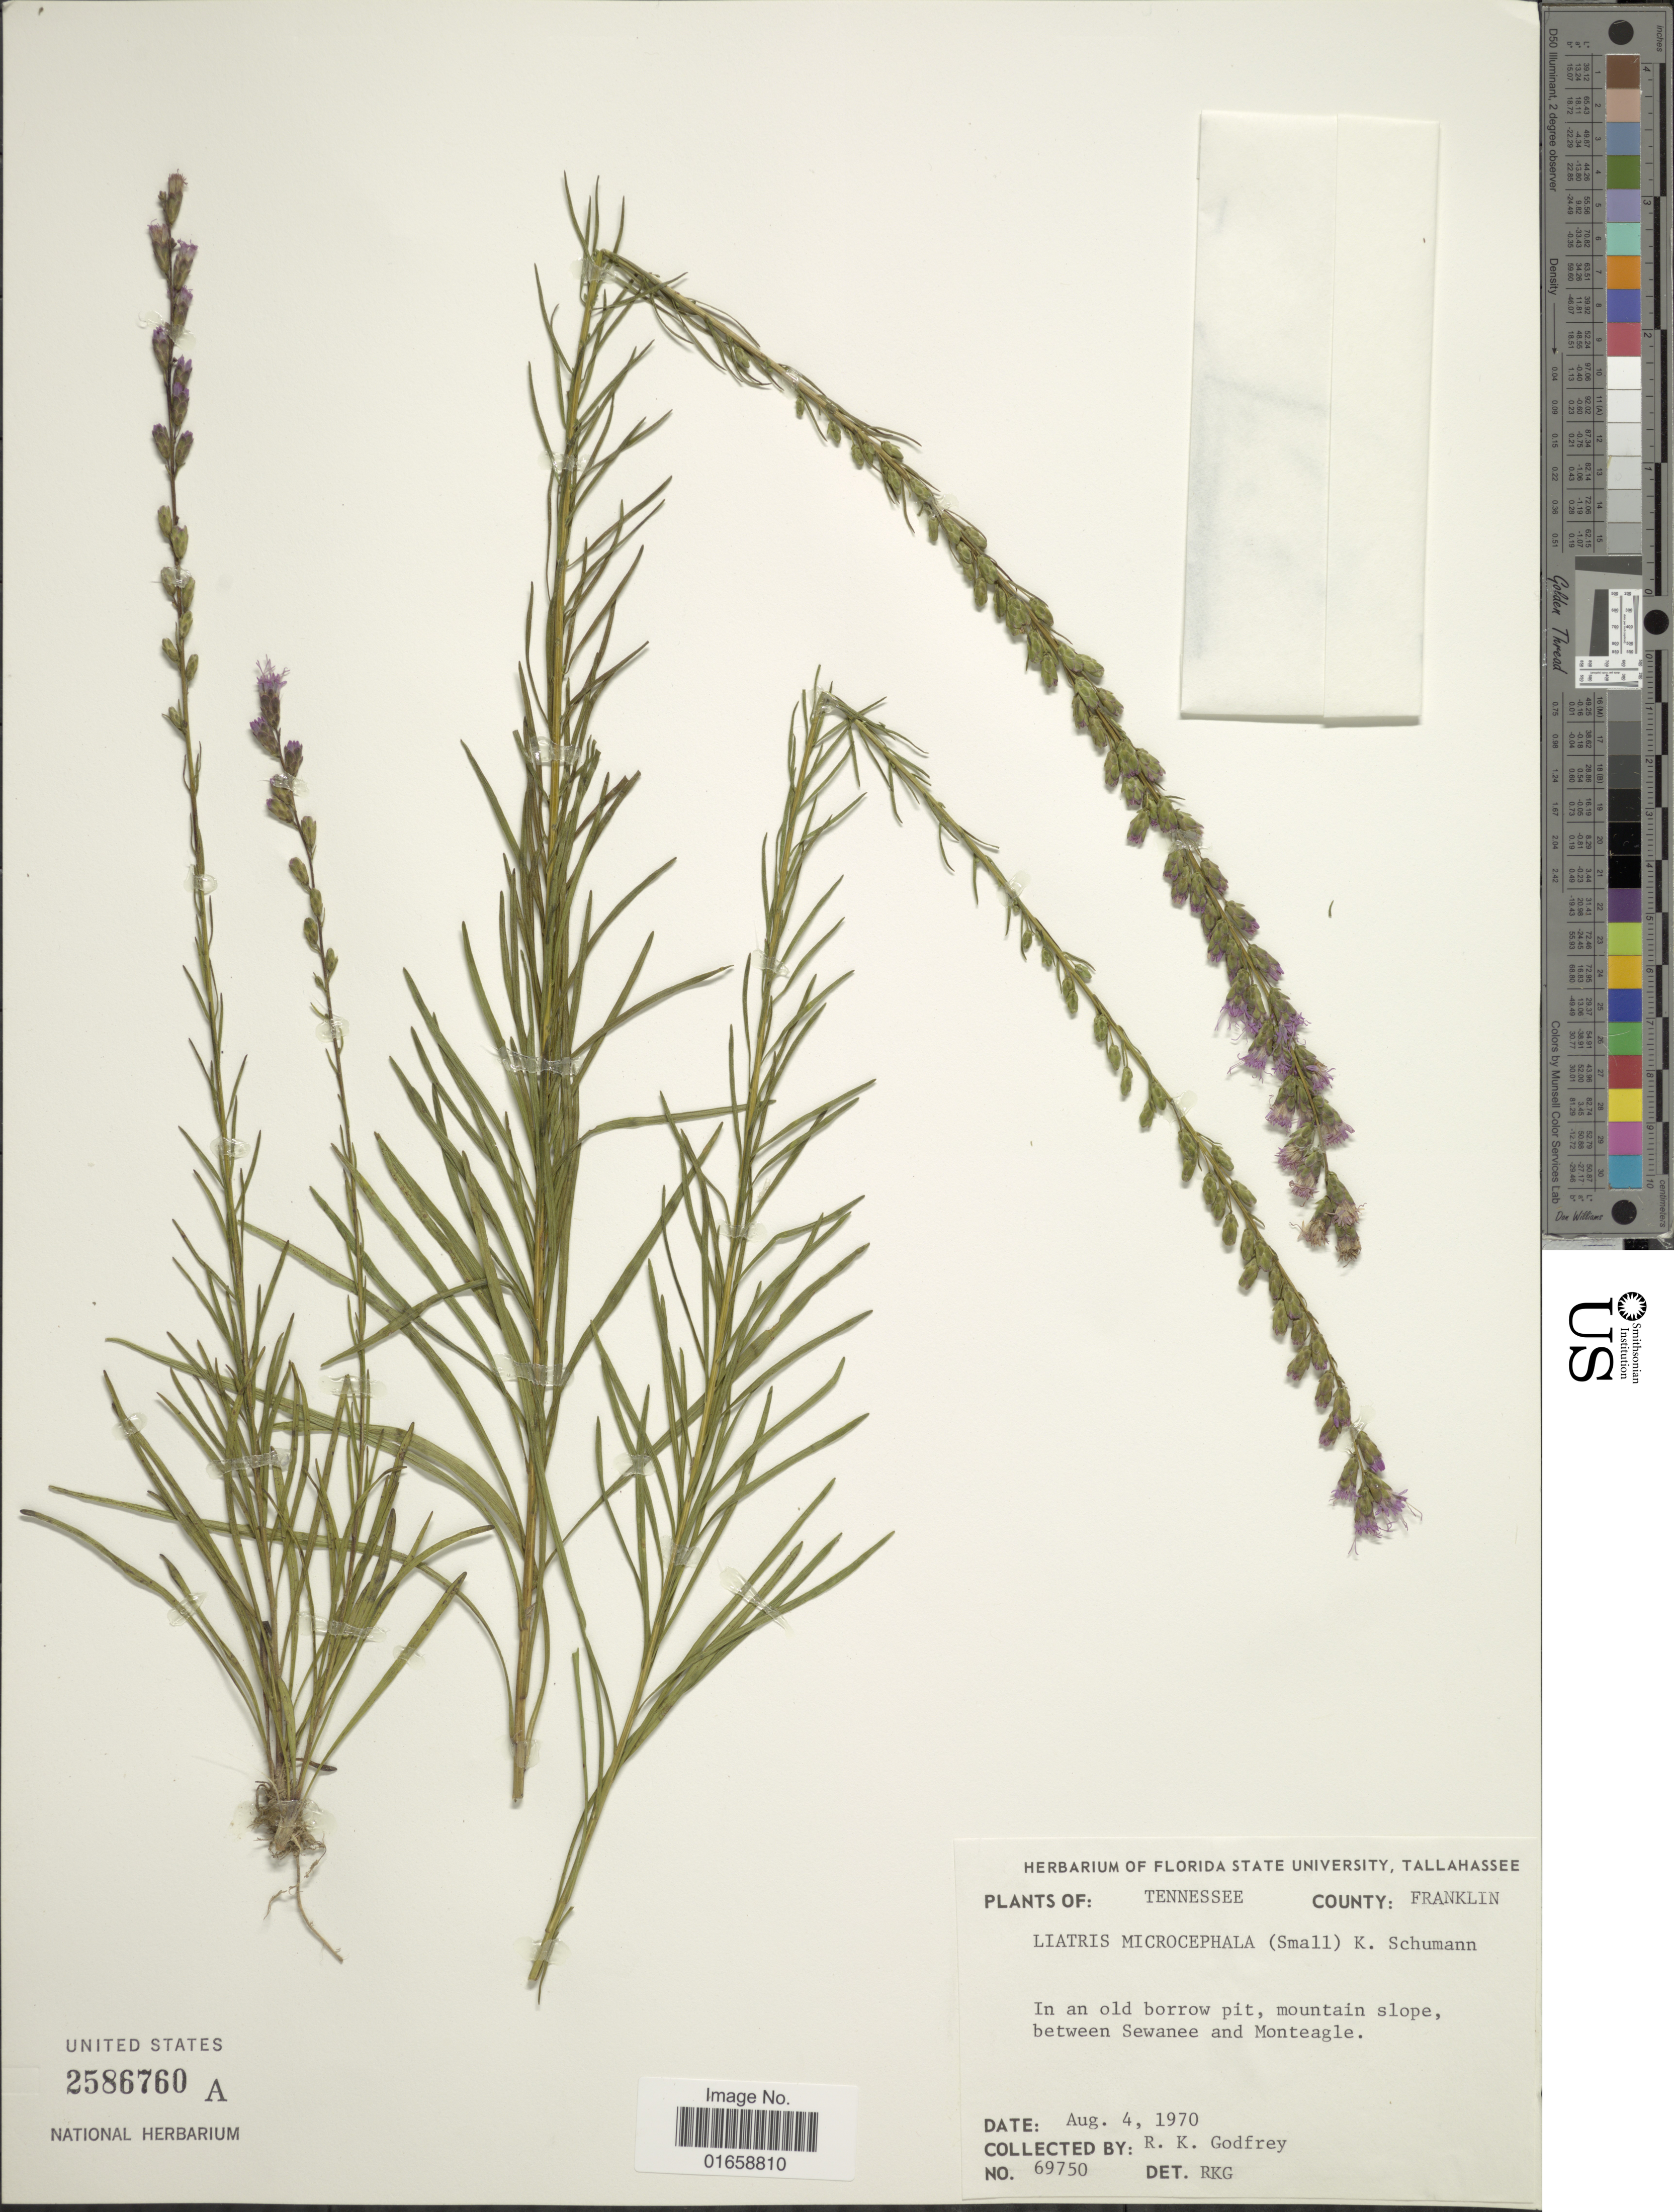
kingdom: Plantae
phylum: Tracheophyta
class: Magnoliopsida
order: Asterales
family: Asteraceae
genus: Liatris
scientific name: Liatris microcephala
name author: (Small) K. Schum.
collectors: R. K. Godfrey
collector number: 69750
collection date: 1970-08-04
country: United States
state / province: Tennessee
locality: County: Franklin, In an old borrow pit, mountain slope, between Sewanee and Monteagle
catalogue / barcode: US 2586760A